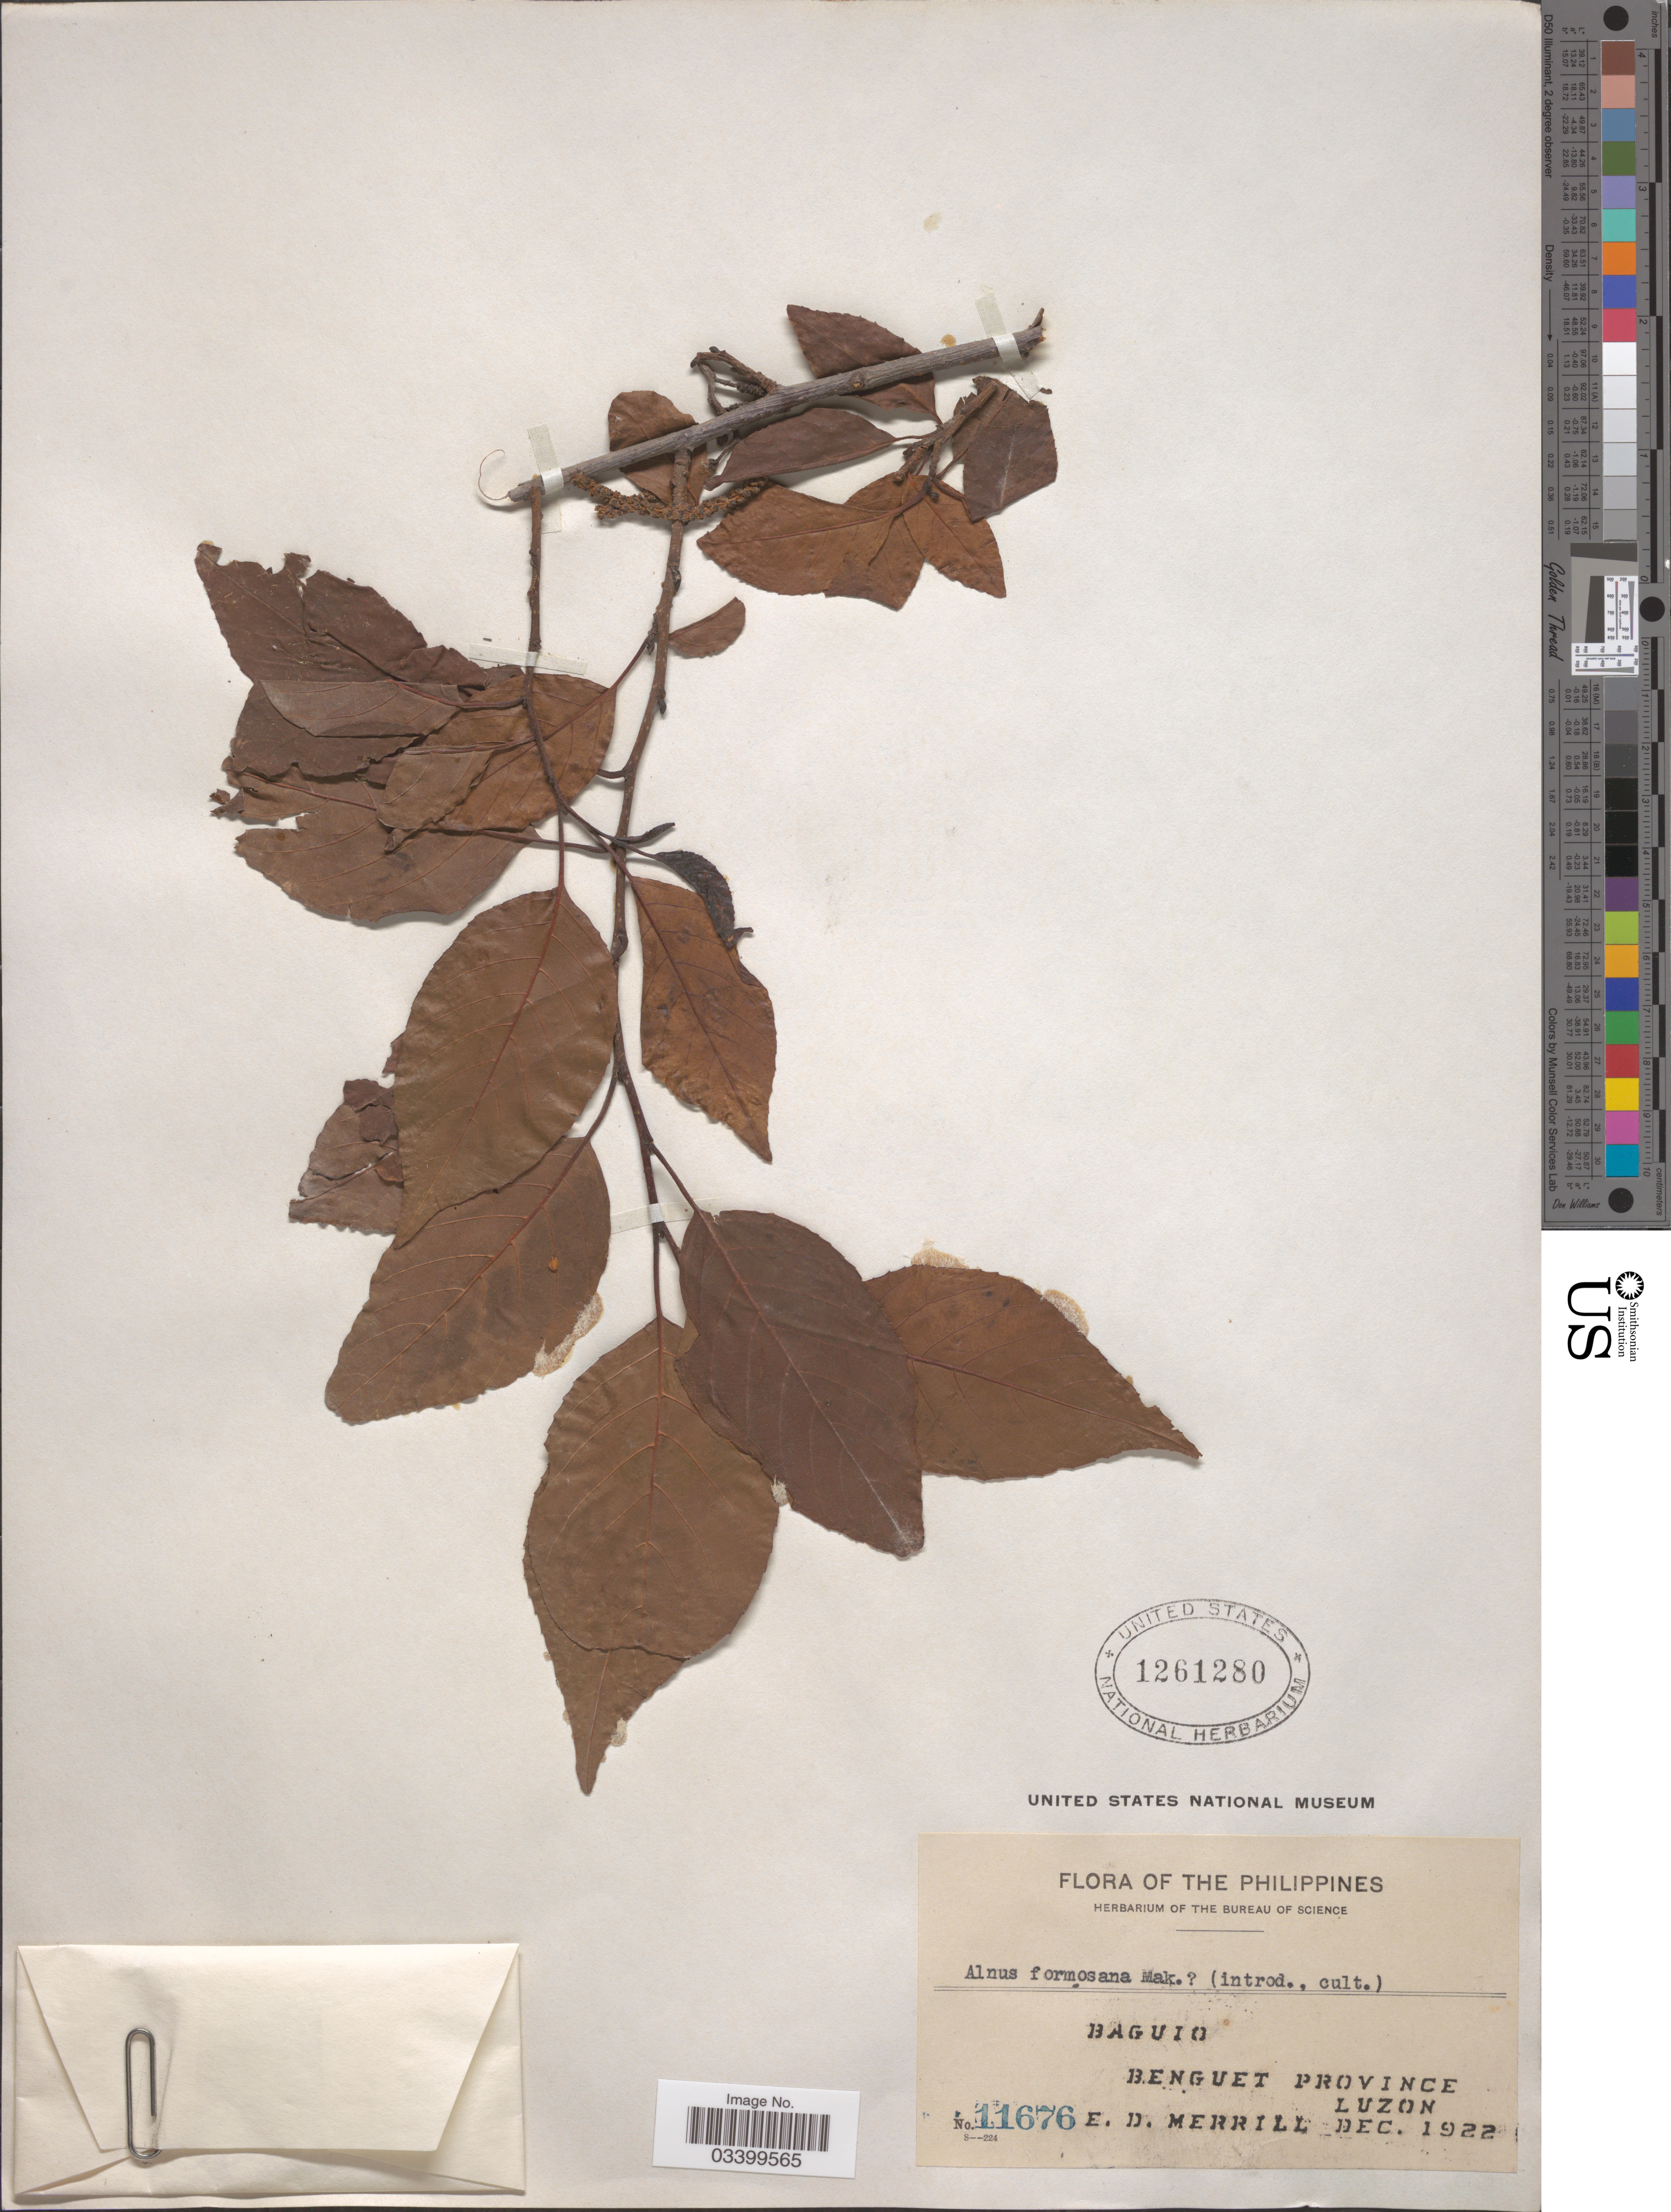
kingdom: Plantae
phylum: Tracheophyta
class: Magnoliopsida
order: Fagales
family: Betulaceae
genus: Alnus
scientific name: Alnus formosana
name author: (Burkill) Makino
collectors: E. D. Merrill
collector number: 11676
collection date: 1922-12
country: Philippines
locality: Baguio, Benguet Province, Luzon.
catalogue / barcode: US 1261280